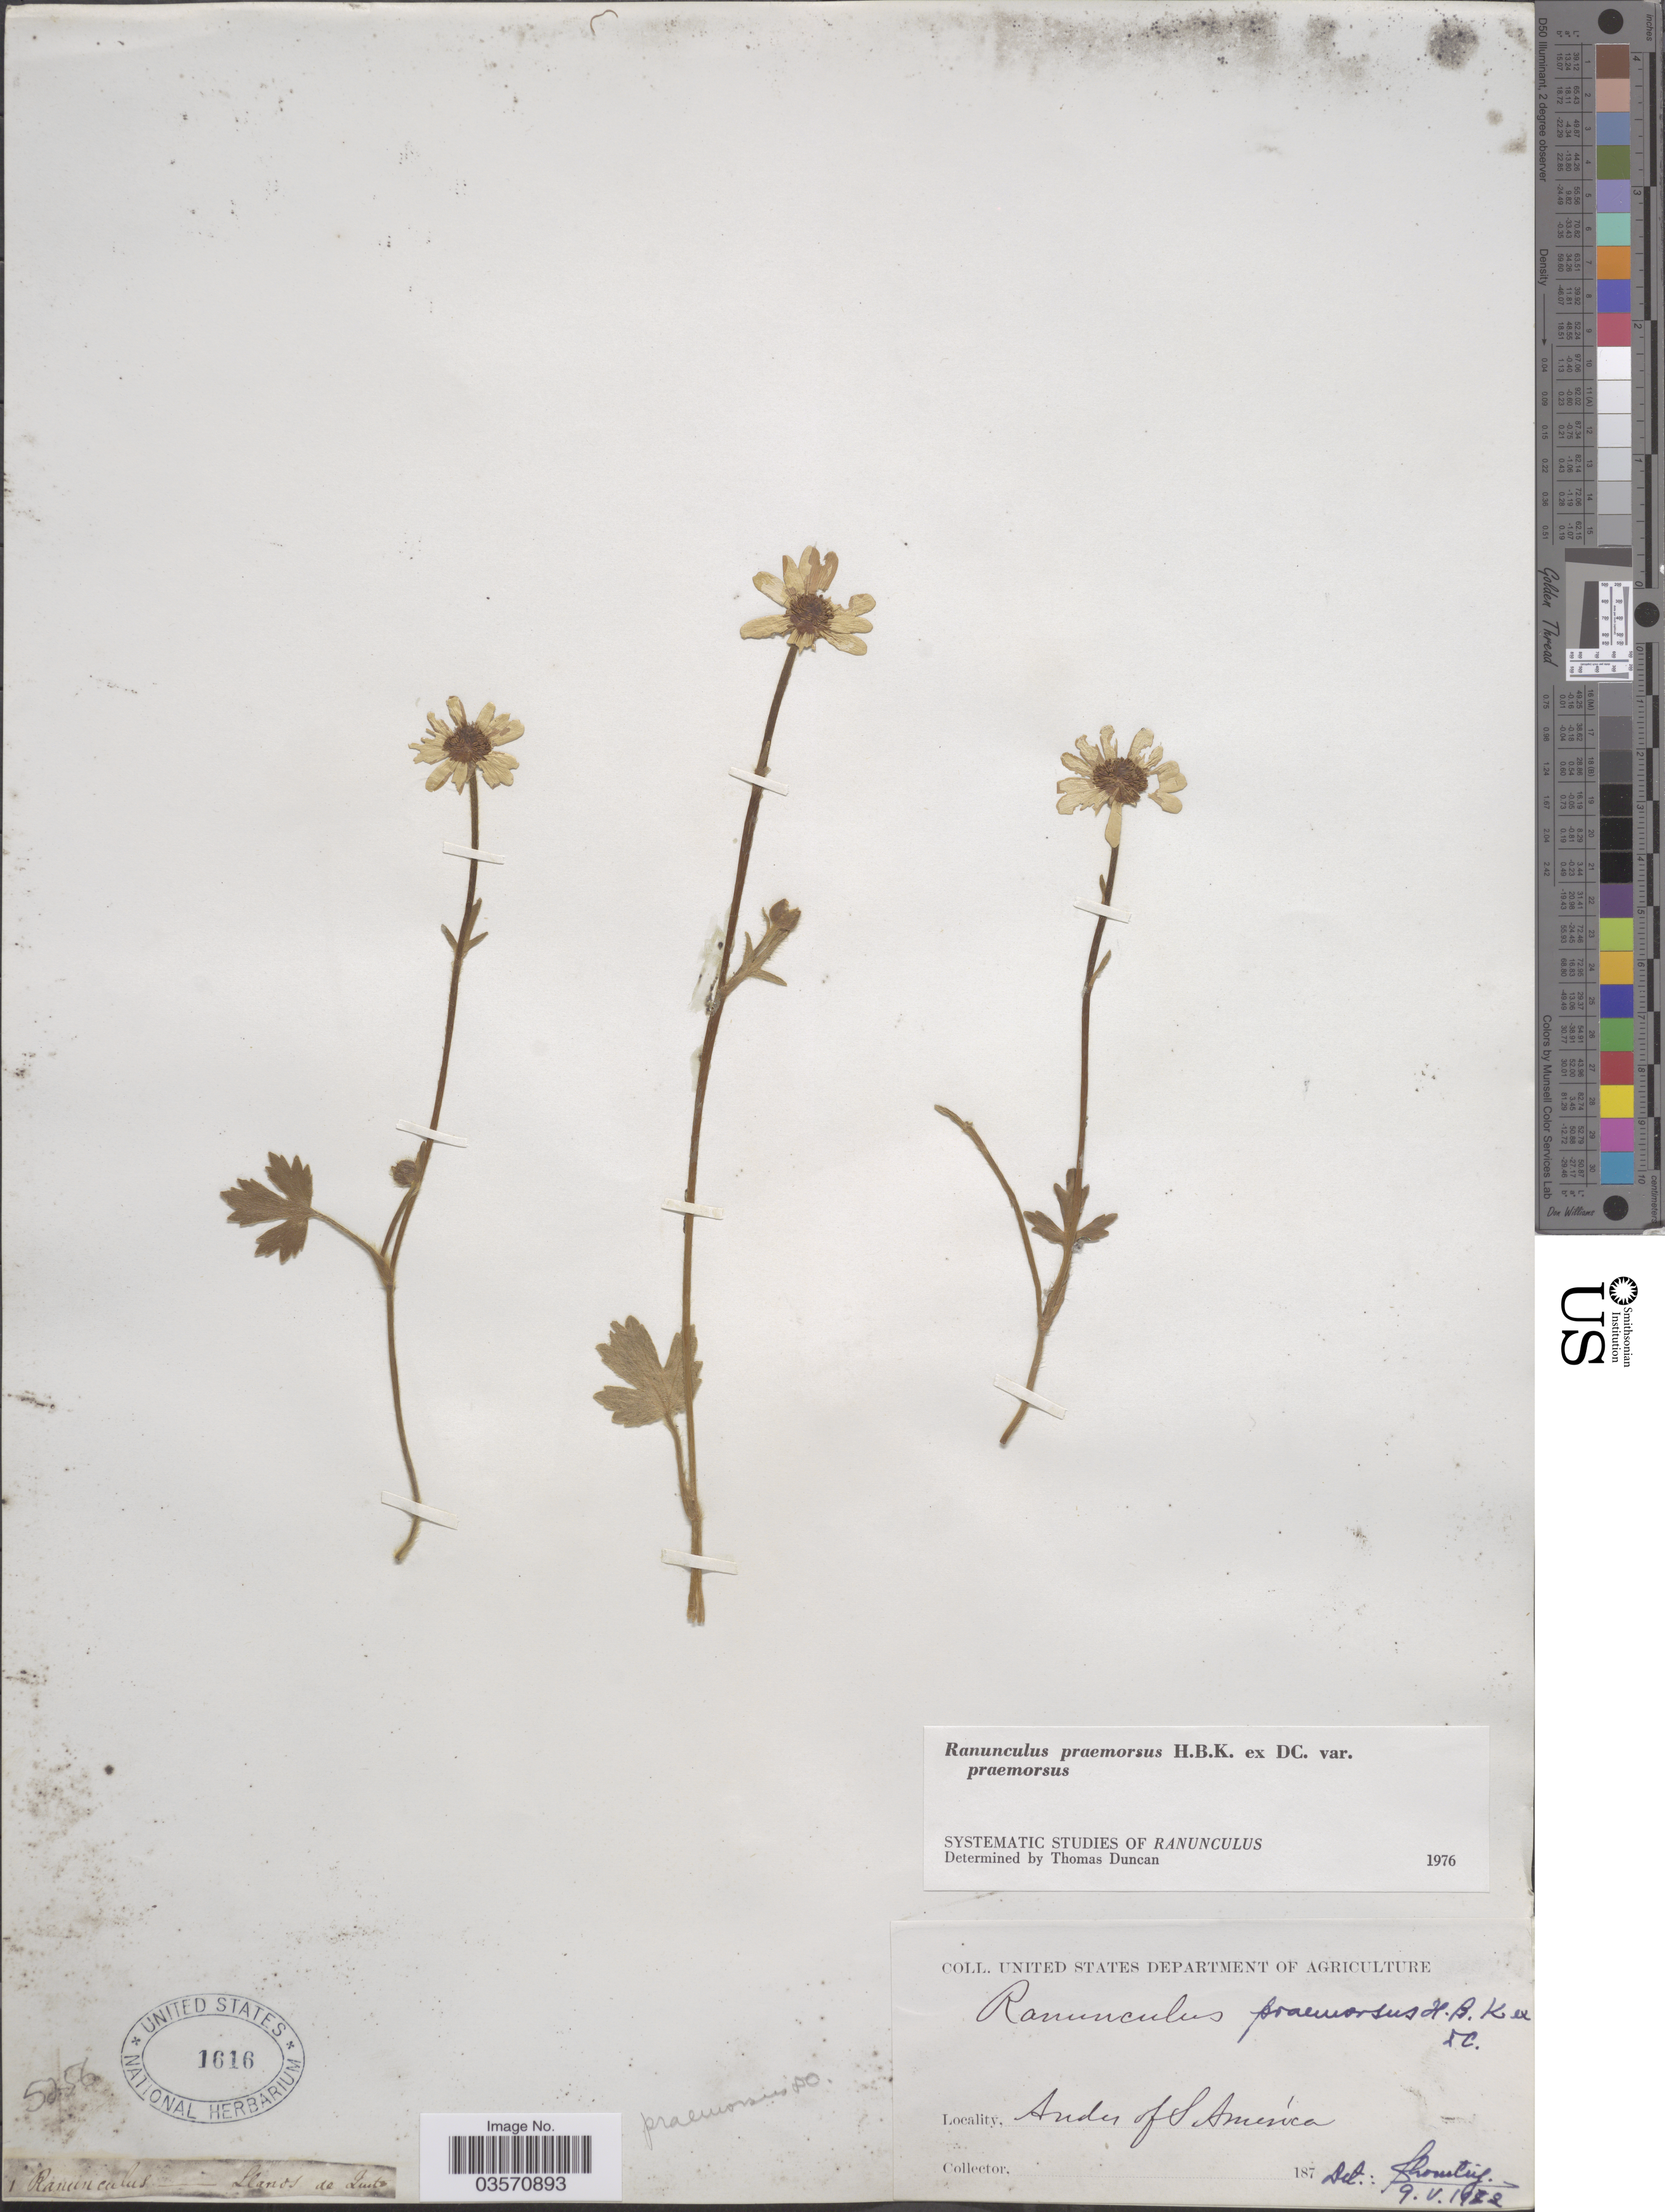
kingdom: Plantae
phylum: Tracheophyta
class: Magnoliopsida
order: Ranunculales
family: Ranunculaceae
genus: Ranunculus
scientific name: Ranunculus praemorsus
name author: Kunth ex DC.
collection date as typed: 187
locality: Andes of S America.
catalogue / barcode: US 1616